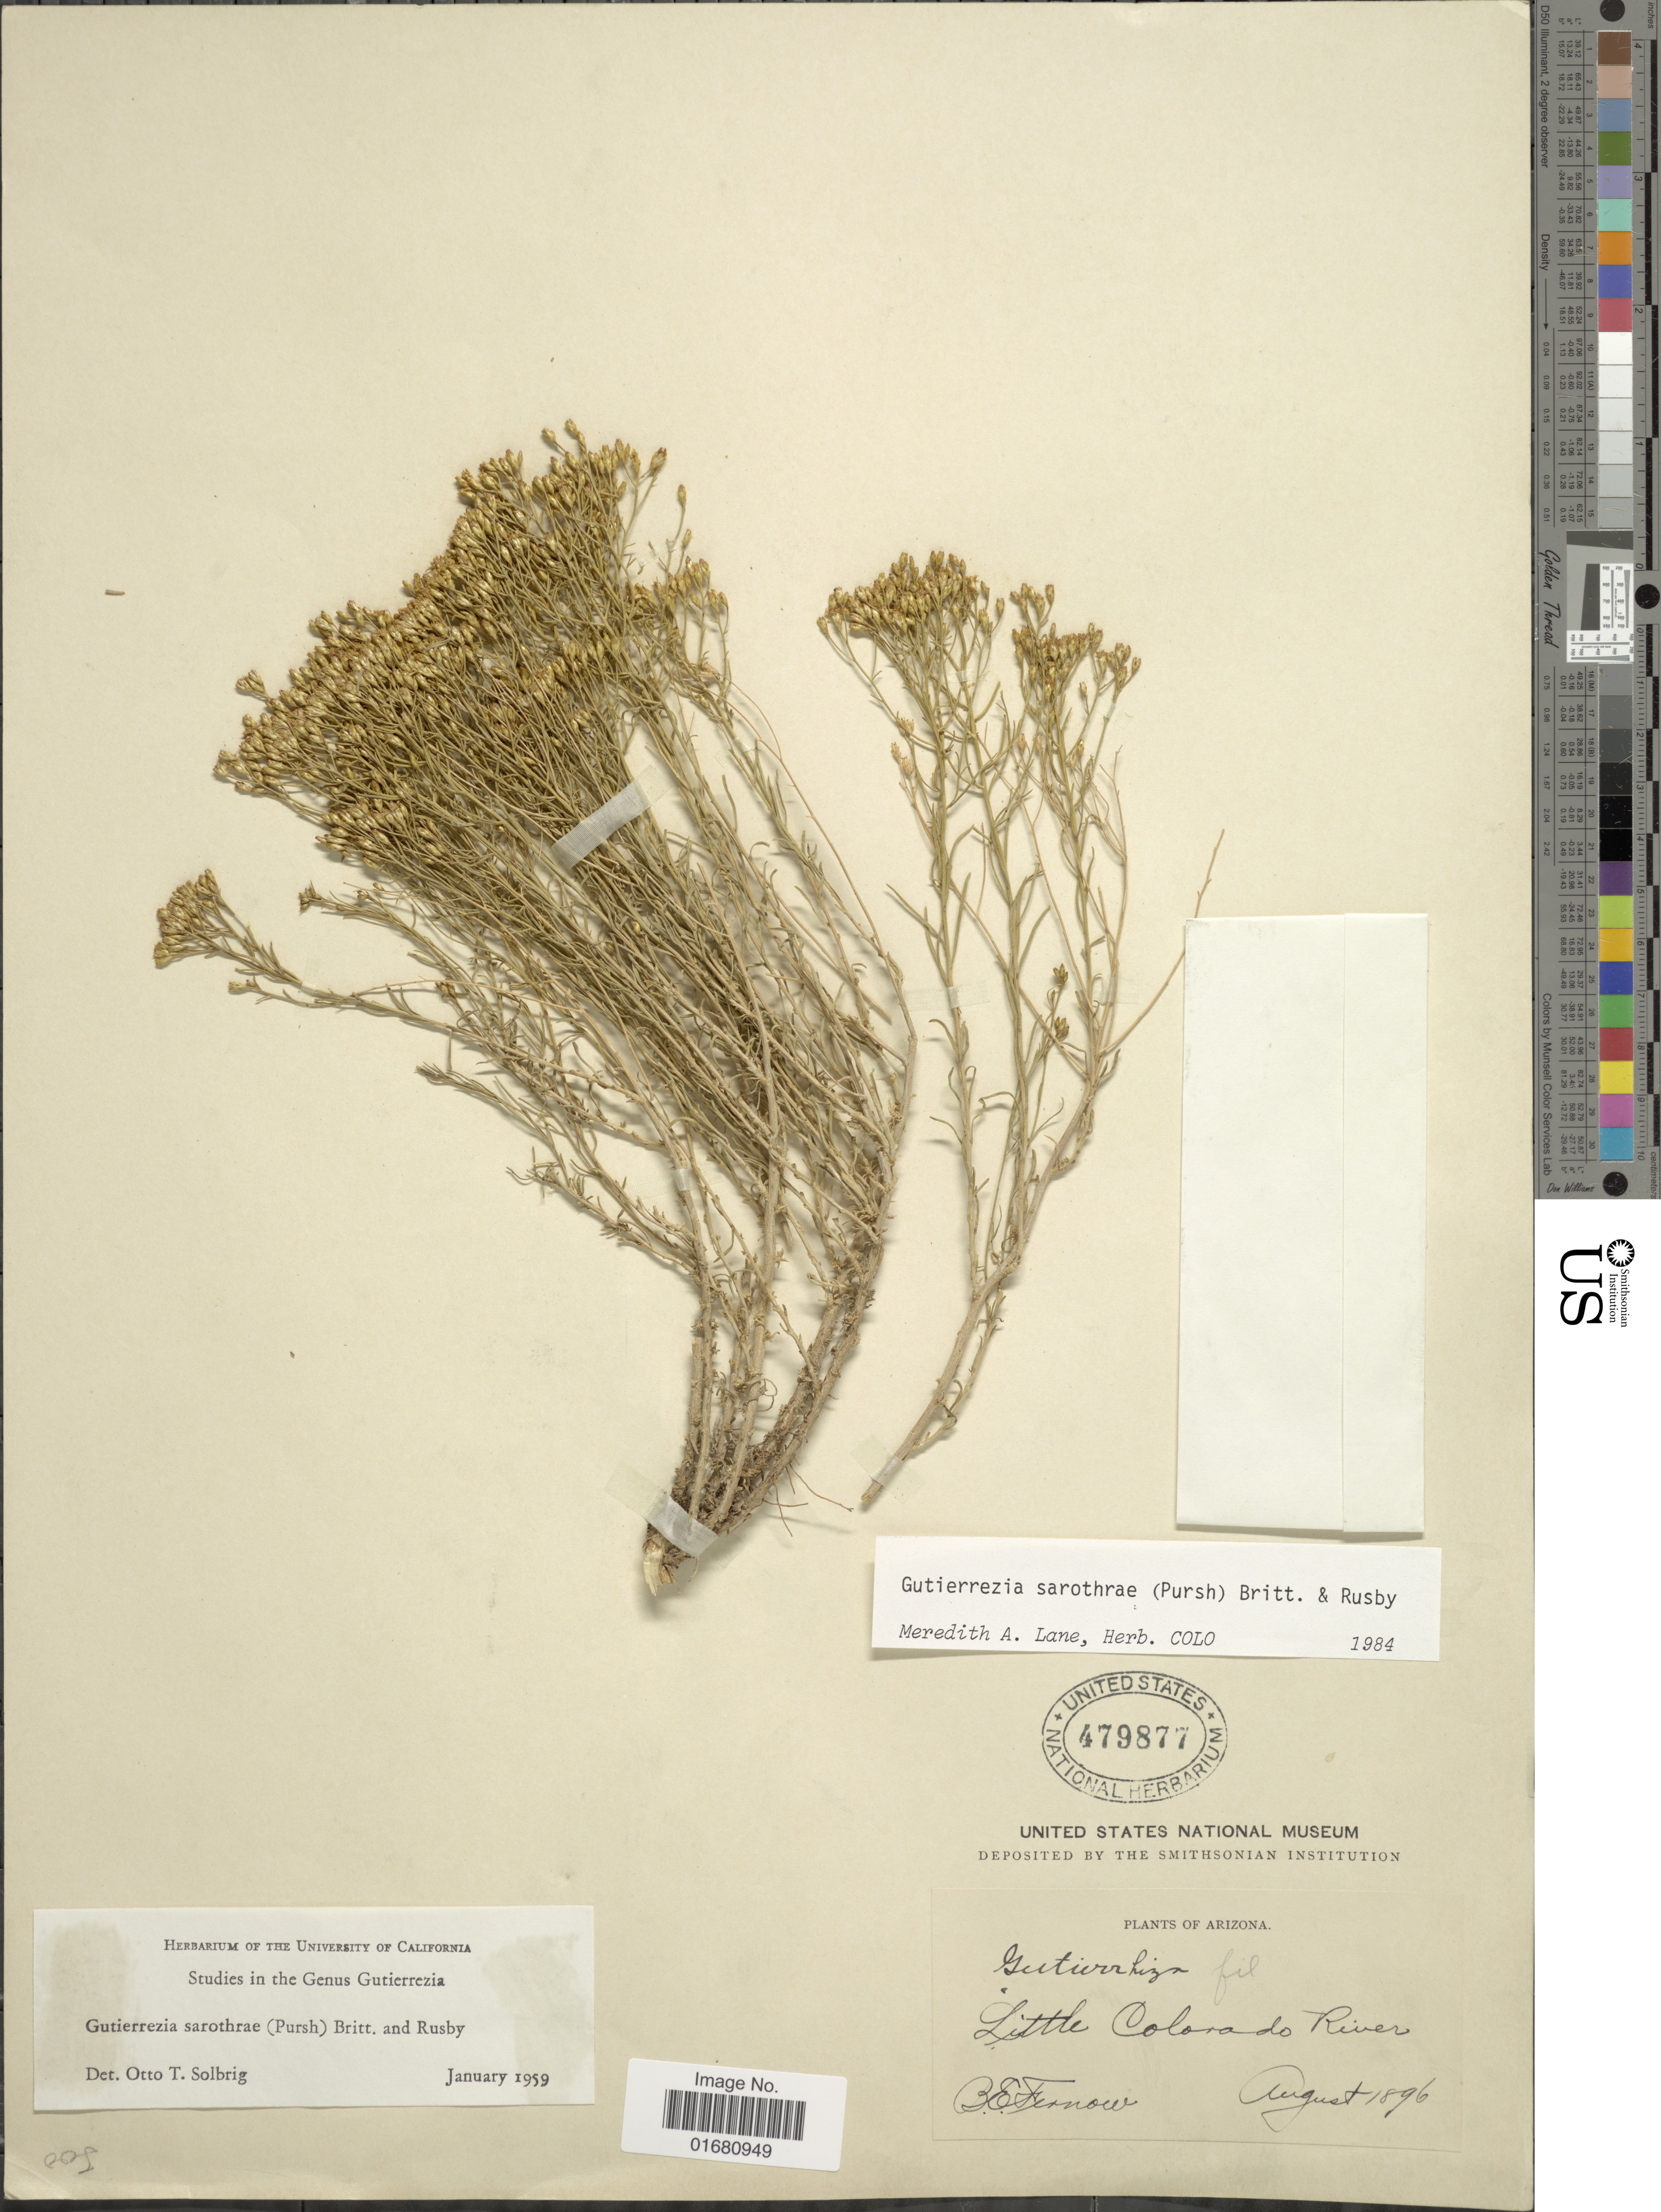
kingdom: Plantae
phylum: Tracheophyta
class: Magnoliopsida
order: Asterales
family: Asteraceae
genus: Gutierrezia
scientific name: Gutierrezia sarothrae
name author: (Pursh) Britton & Rusby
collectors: B. Fernow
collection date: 1896-08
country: United States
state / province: Arizona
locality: Little Colorado River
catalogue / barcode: US 479877